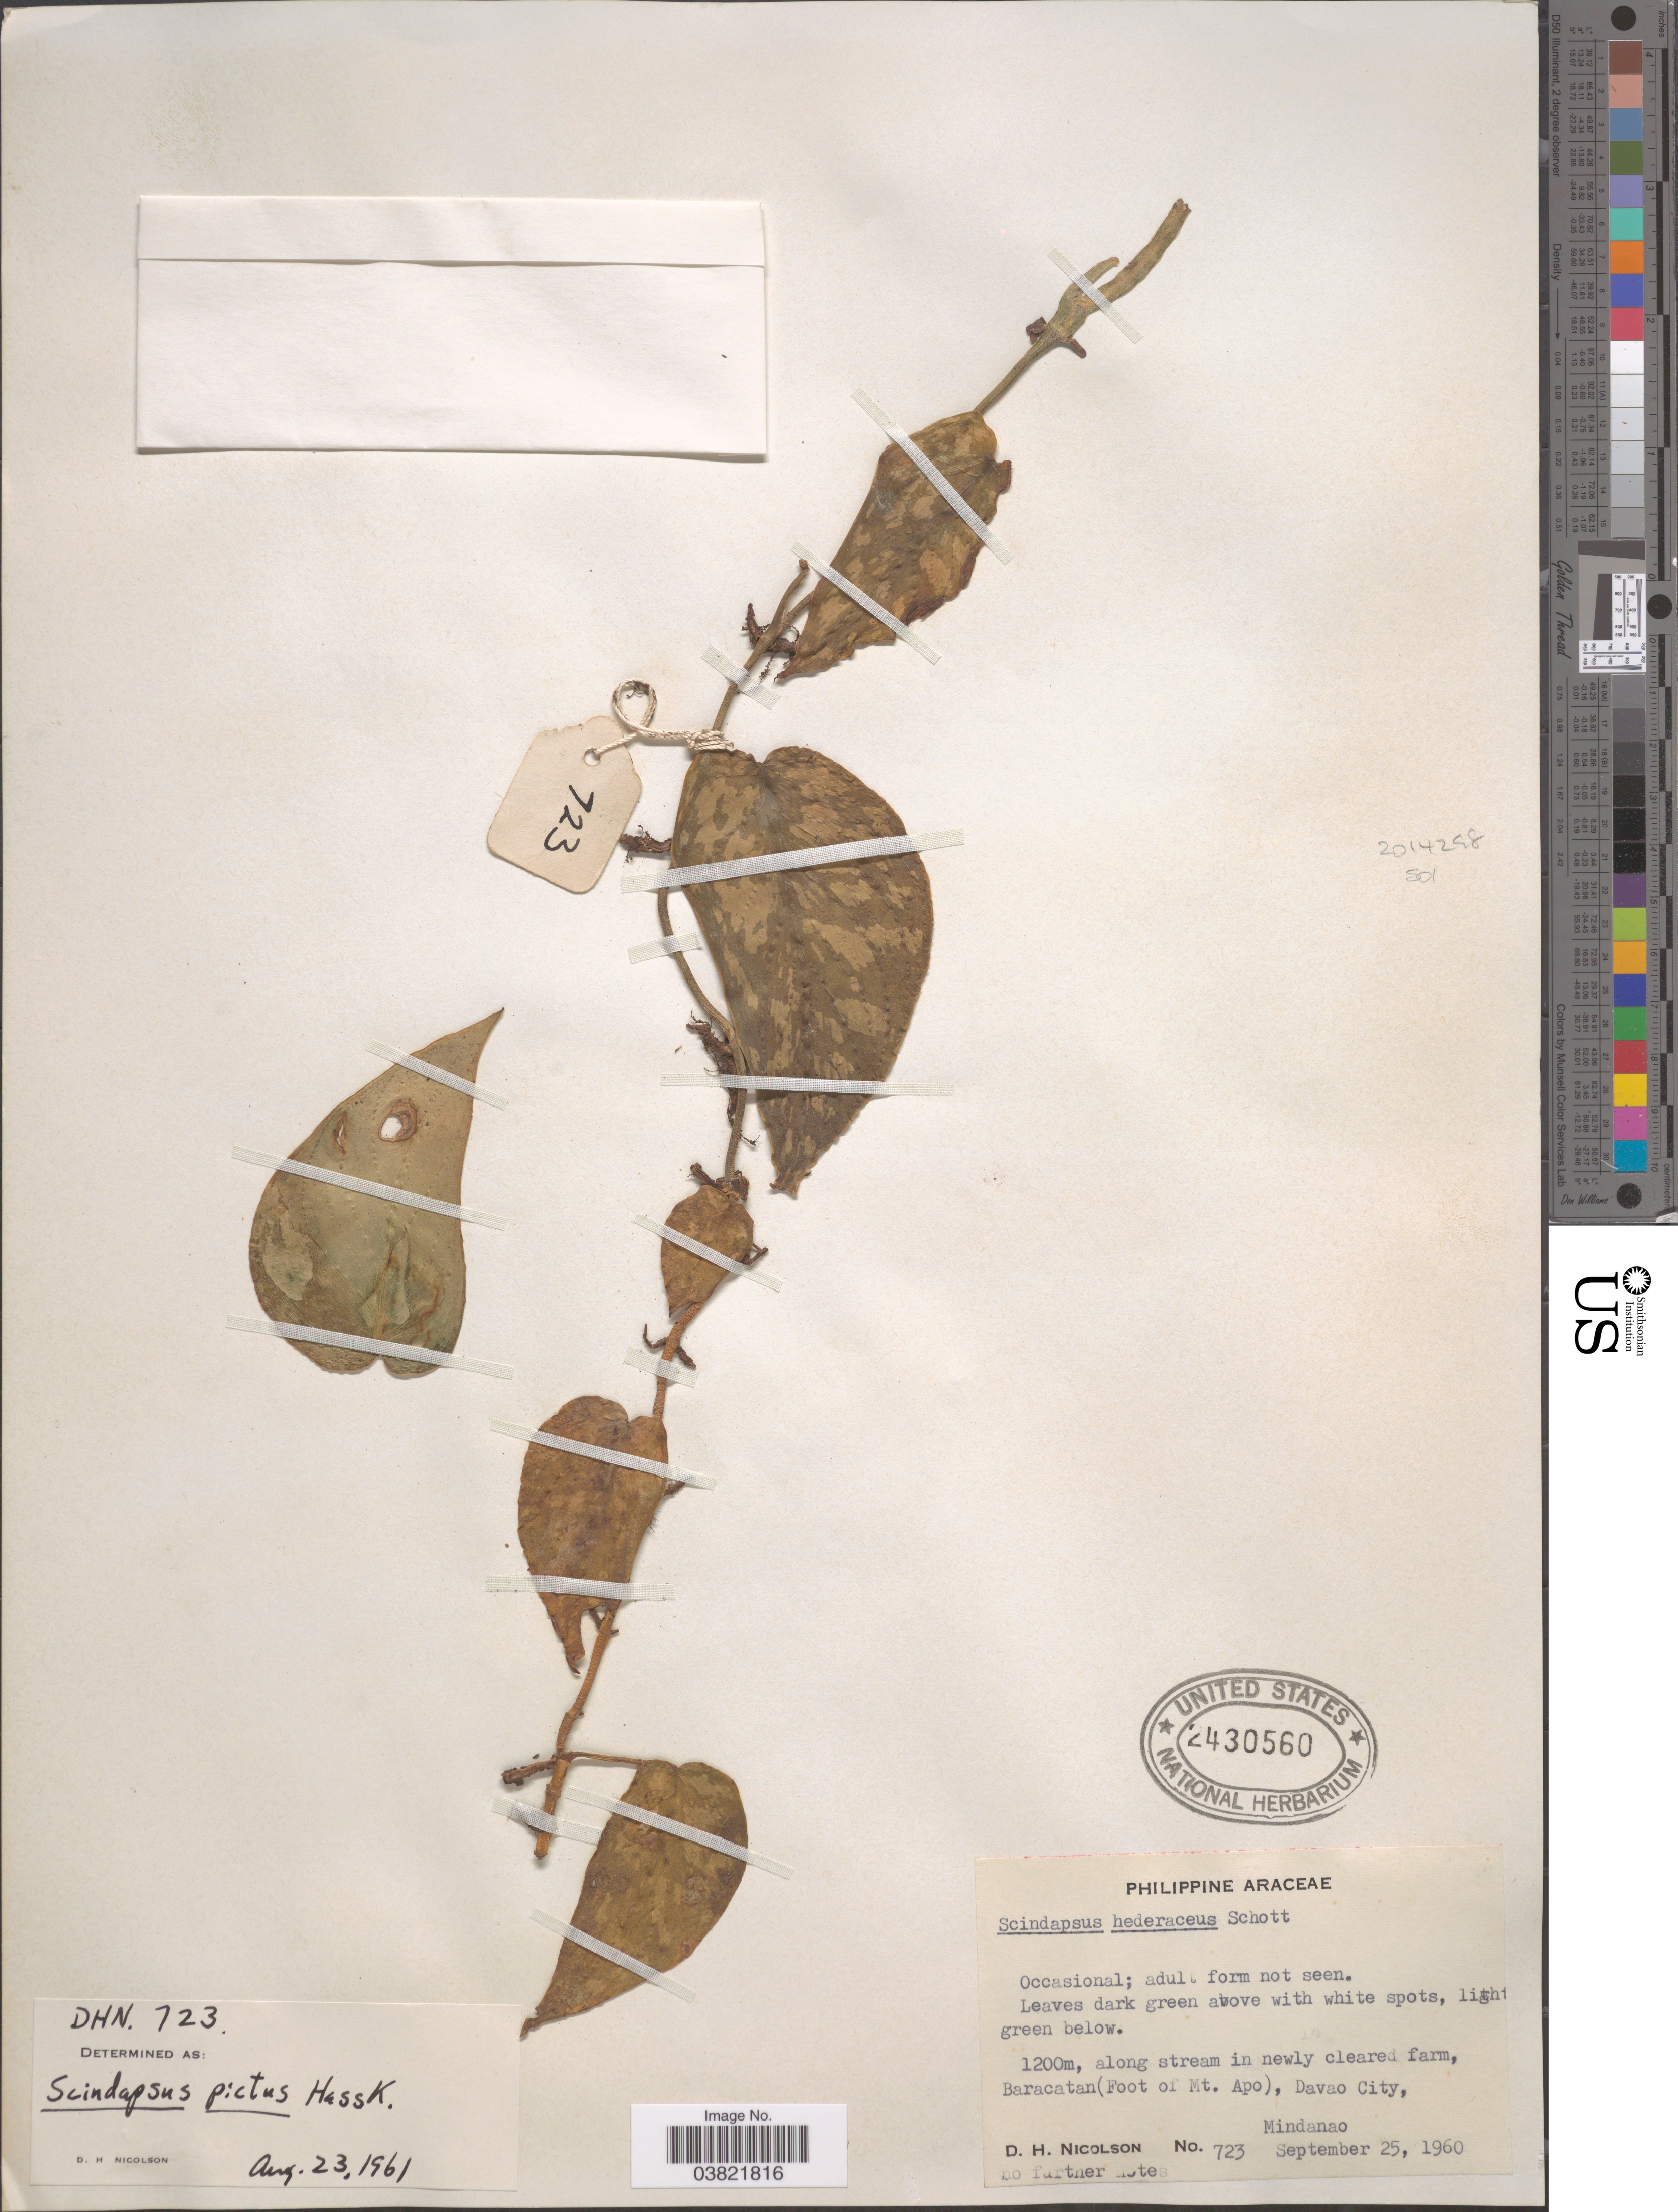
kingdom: Plantae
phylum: Tracheophyta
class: Liliopsida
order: Alismatales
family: Araceae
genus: Scindapsus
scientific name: Scindapsus pictus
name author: Hassk.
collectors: D. H. Nicolson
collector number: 723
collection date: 1960-09-25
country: Philippines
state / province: Davao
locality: Along stream in newly cleared farm, Baracatan (Foot of Mt. Apo), Davao City, Mindanao.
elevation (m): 1200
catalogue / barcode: US 2430560